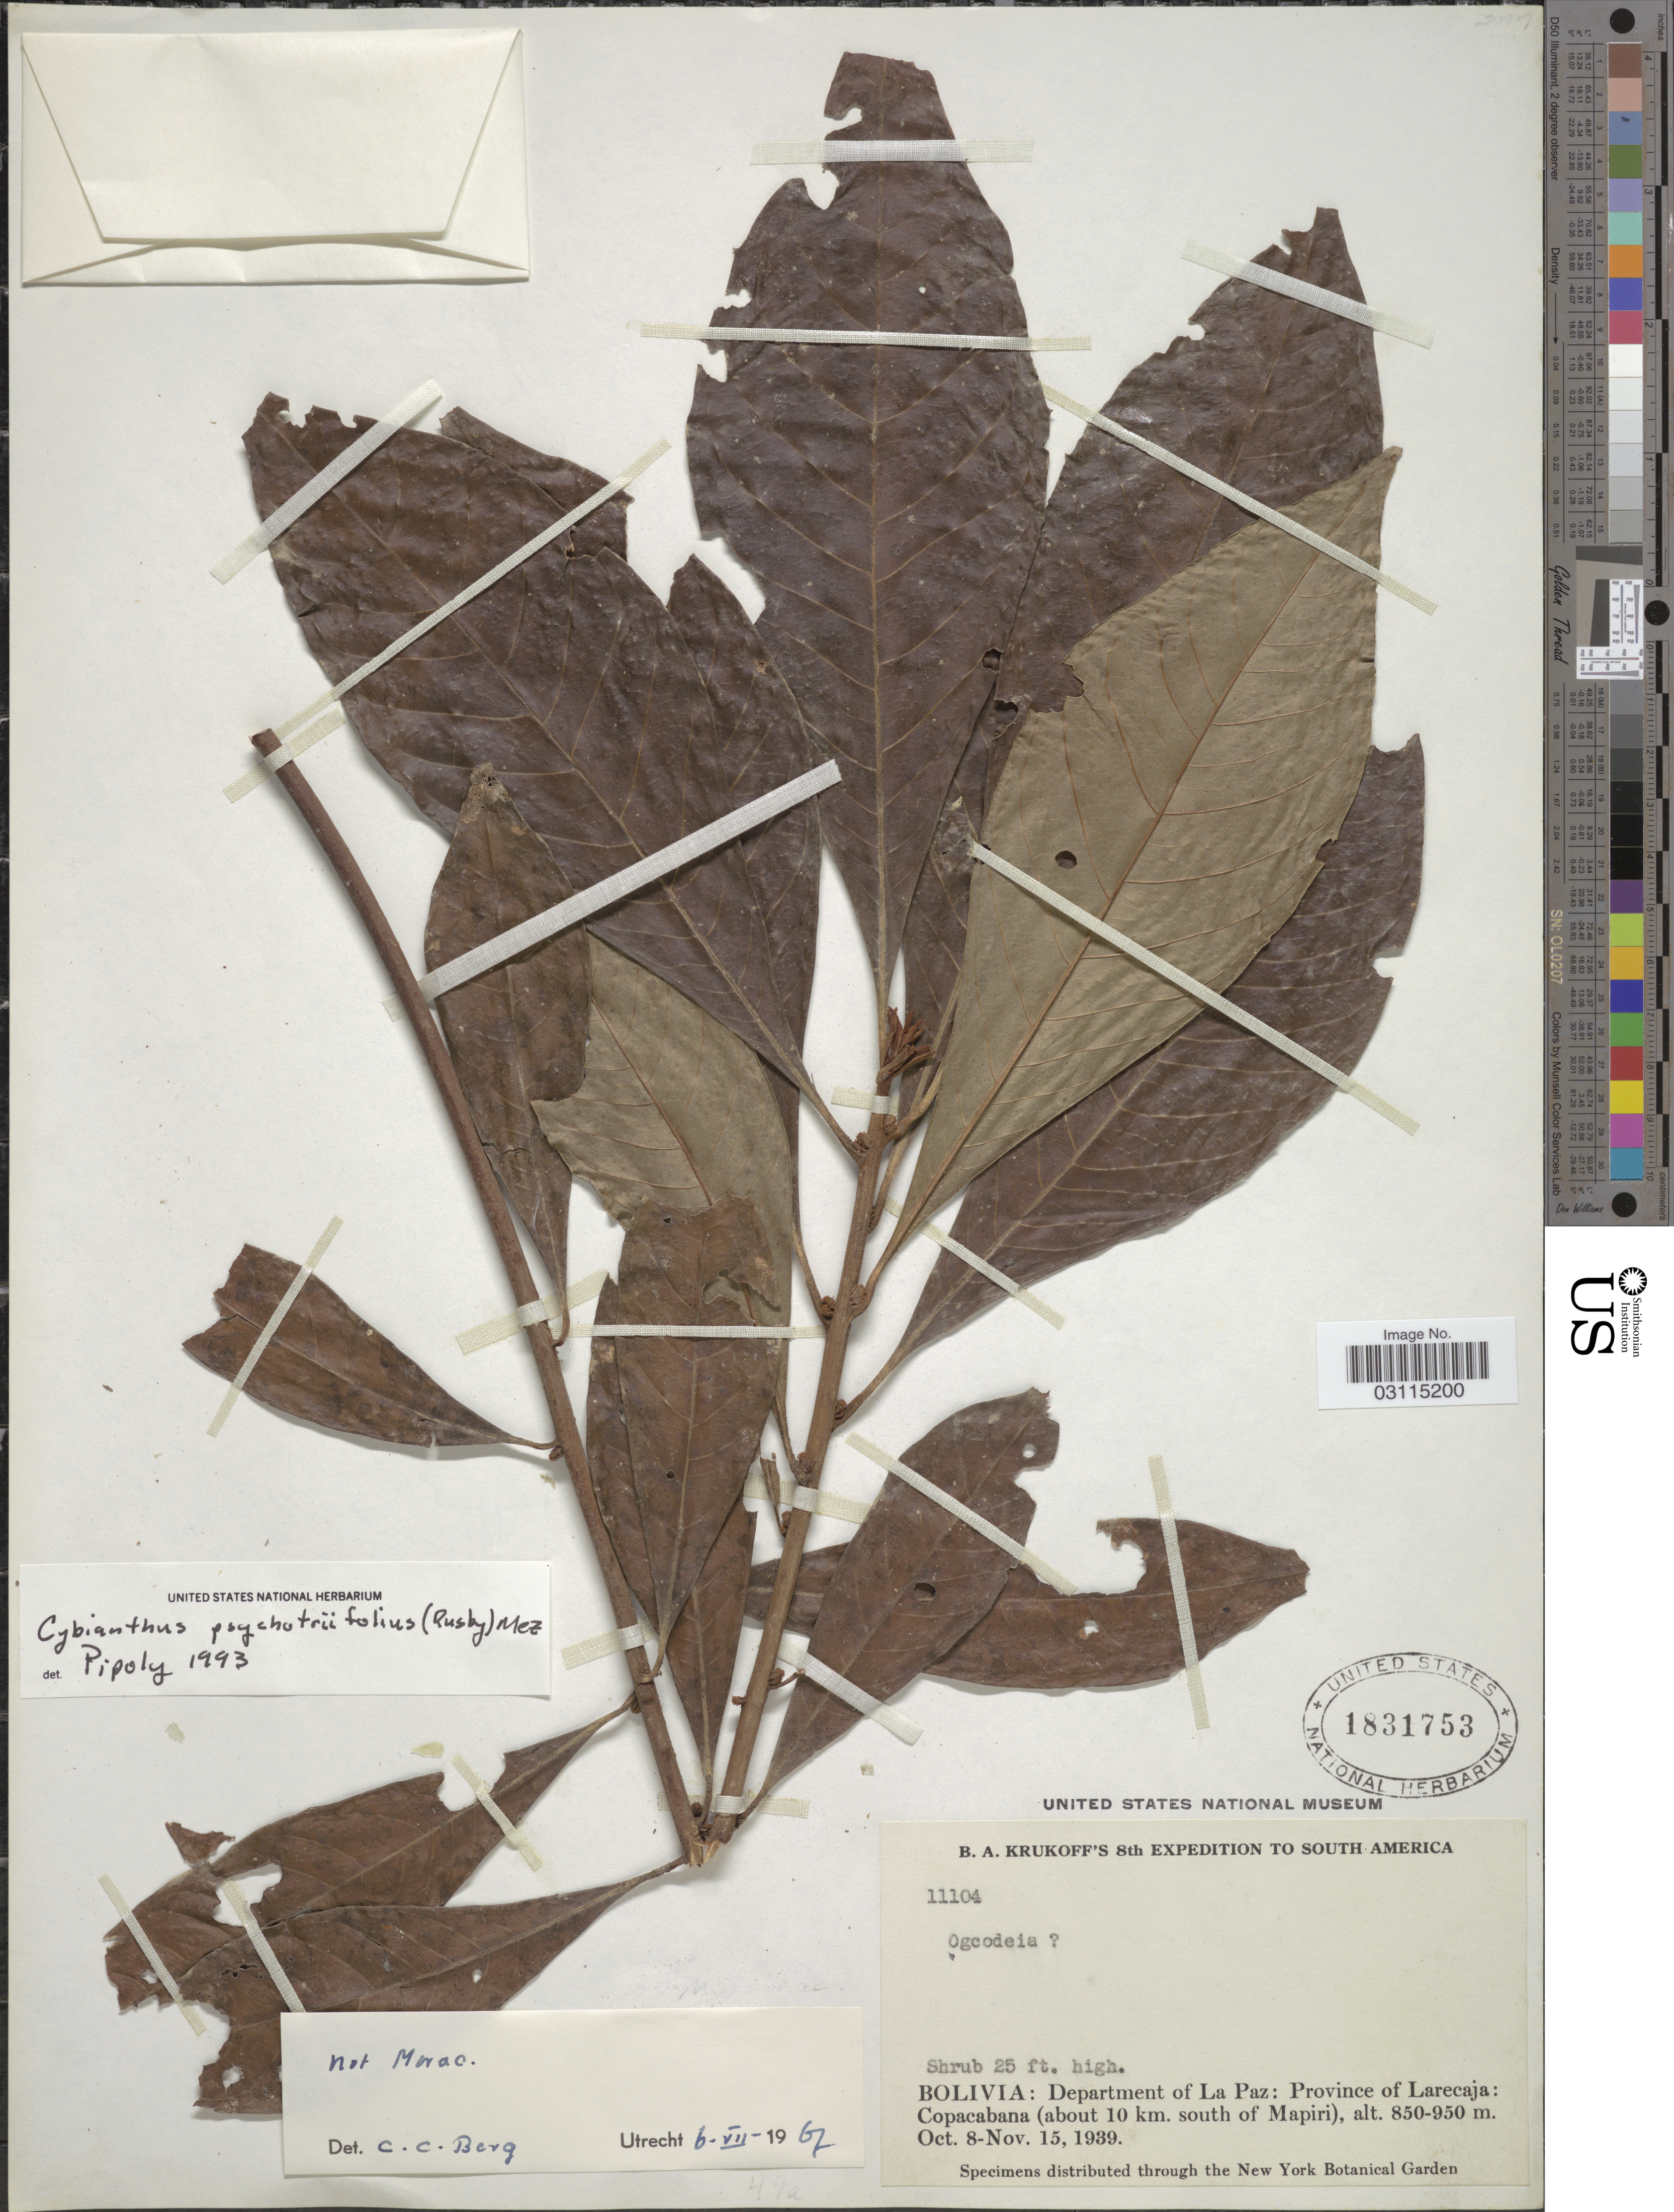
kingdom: Plantae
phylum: Tracheophyta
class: Magnoliopsida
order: Ericales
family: Primulaceae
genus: Cybianthus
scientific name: Cybianthus psychotriifolius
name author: (Rusby) Rusby ex Mez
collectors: B. A. Krukoff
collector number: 11104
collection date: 1939-10-08/1939-11-15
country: Bolivia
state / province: La Paz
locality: Department of La Paz: Province of Larecaja: Copacabana (about 10 km. south of Mapiri).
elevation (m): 850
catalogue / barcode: US 1831753